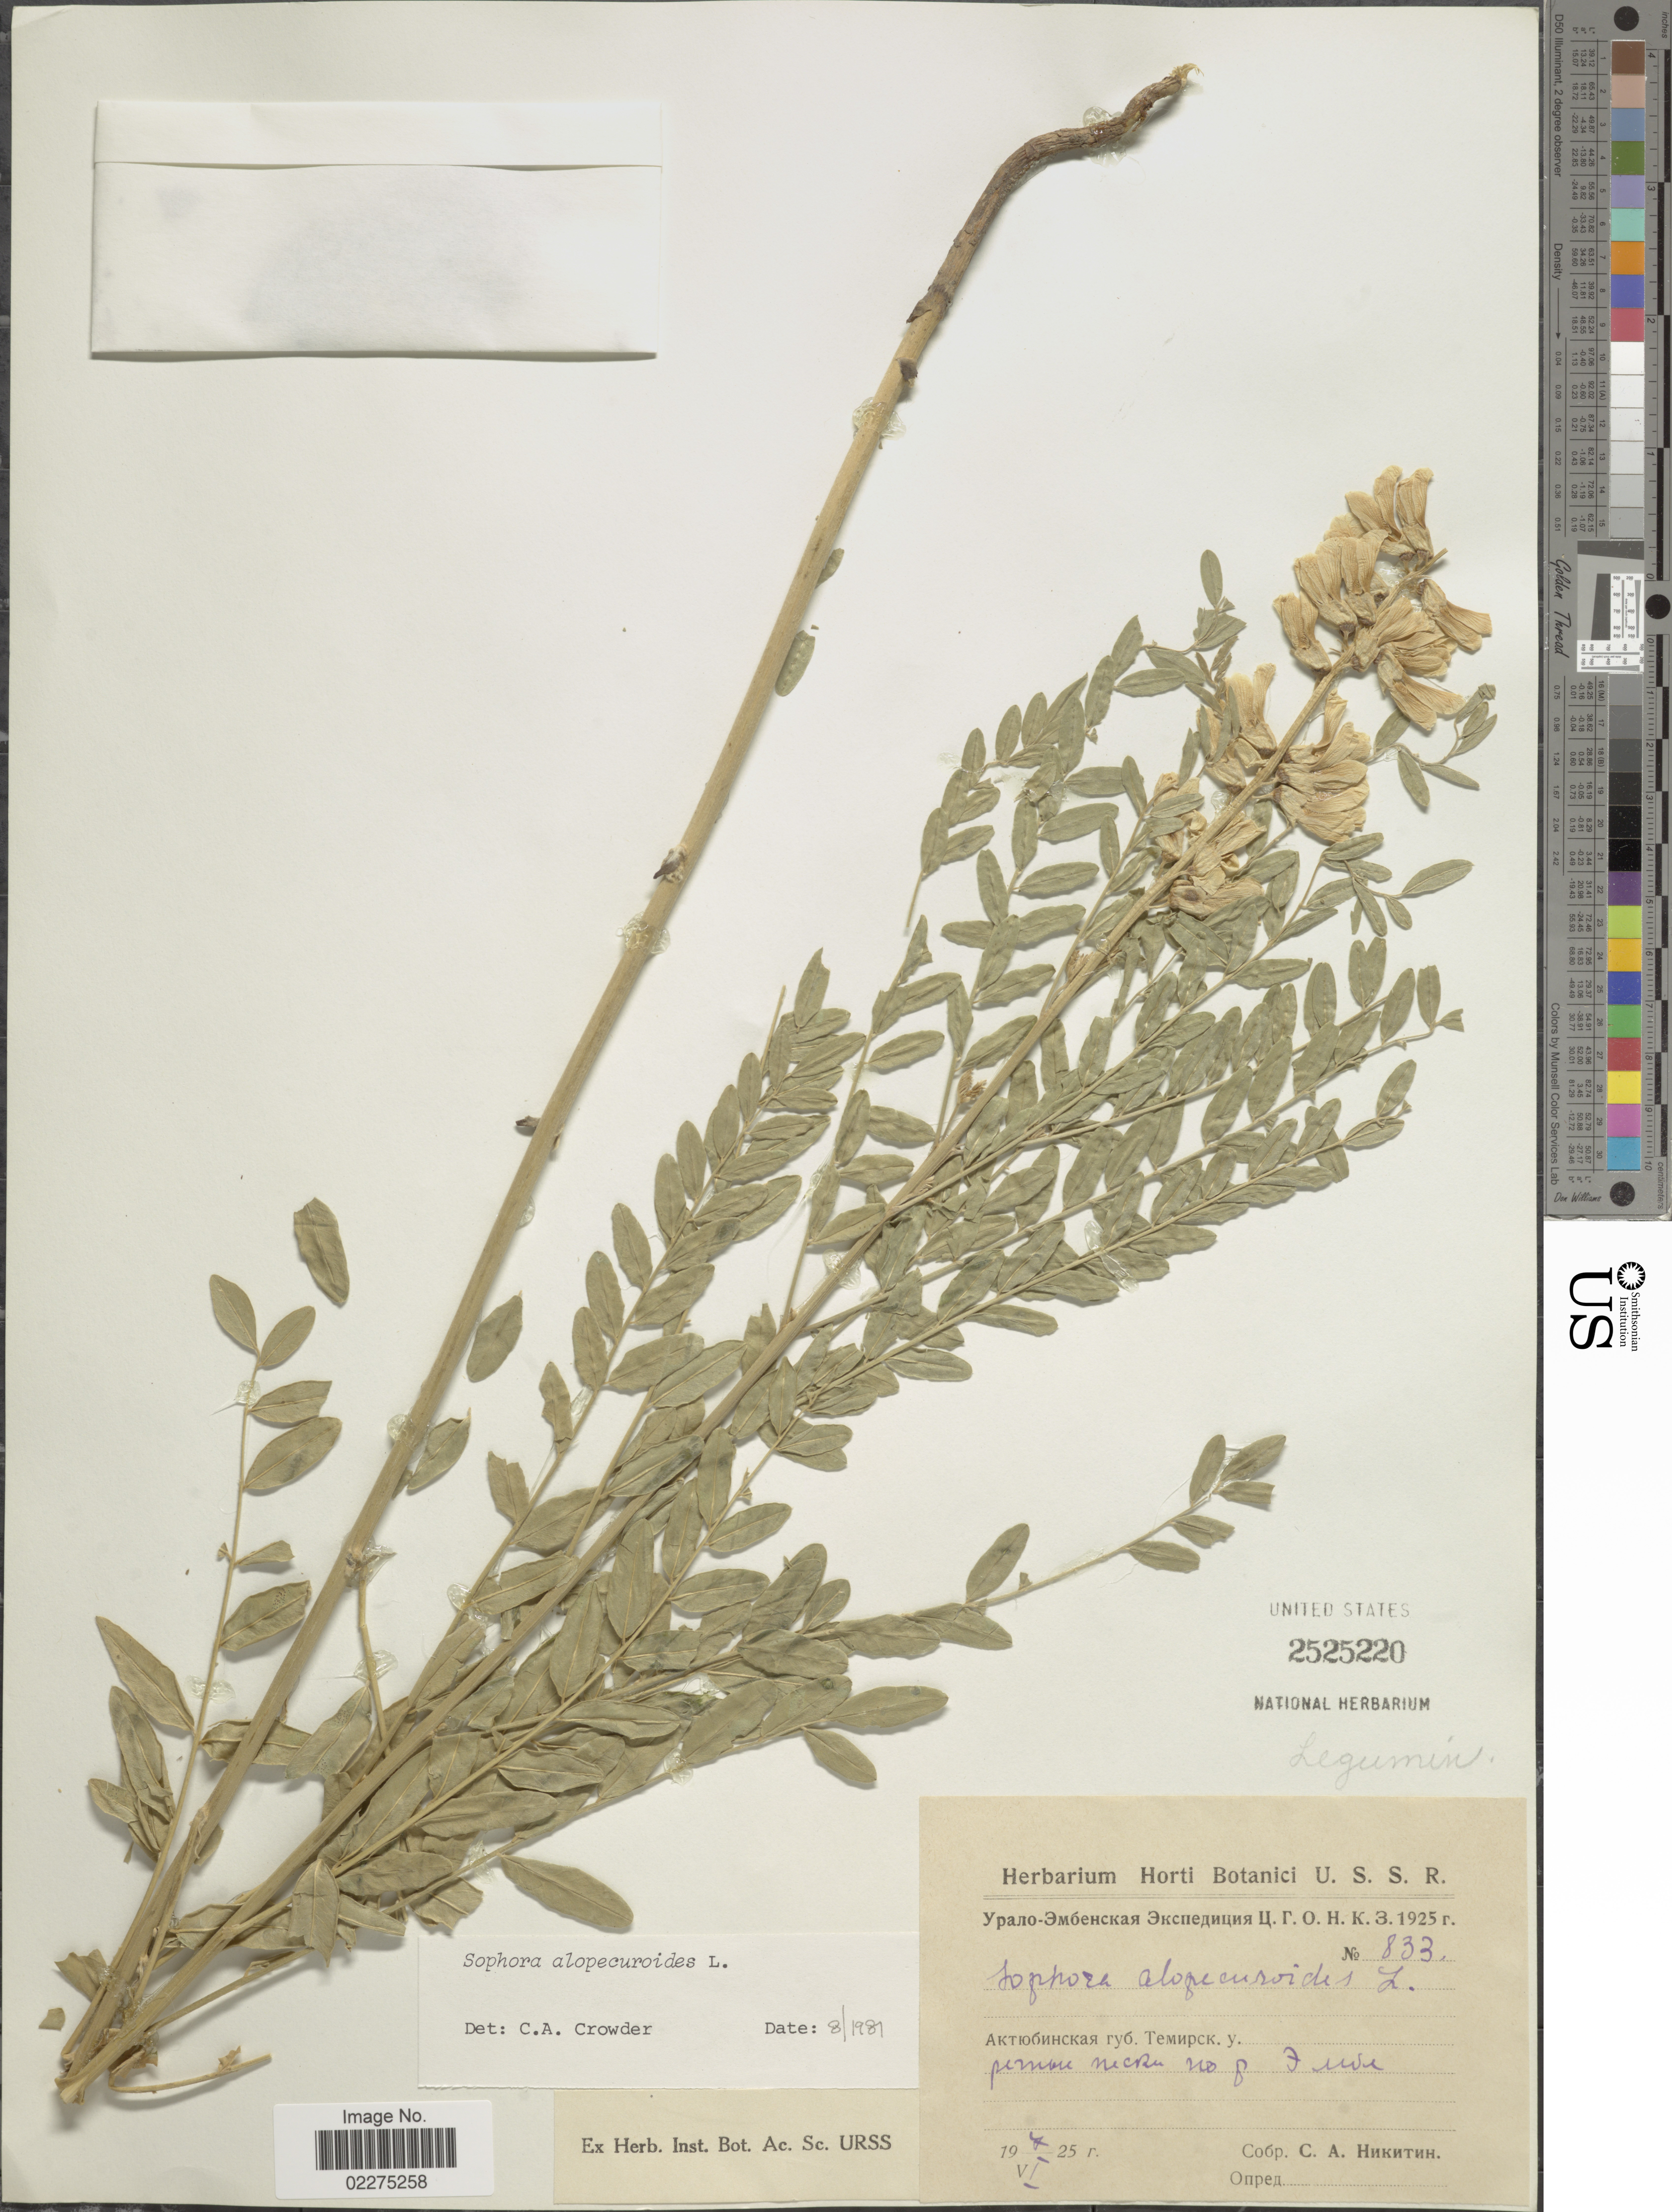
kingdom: Plantae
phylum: Tracheophyta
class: Magnoliopsida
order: Fabales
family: Fabaceae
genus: Sophora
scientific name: Sophora alopecuroides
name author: L.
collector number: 833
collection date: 1925-06-07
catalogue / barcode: US 2525220